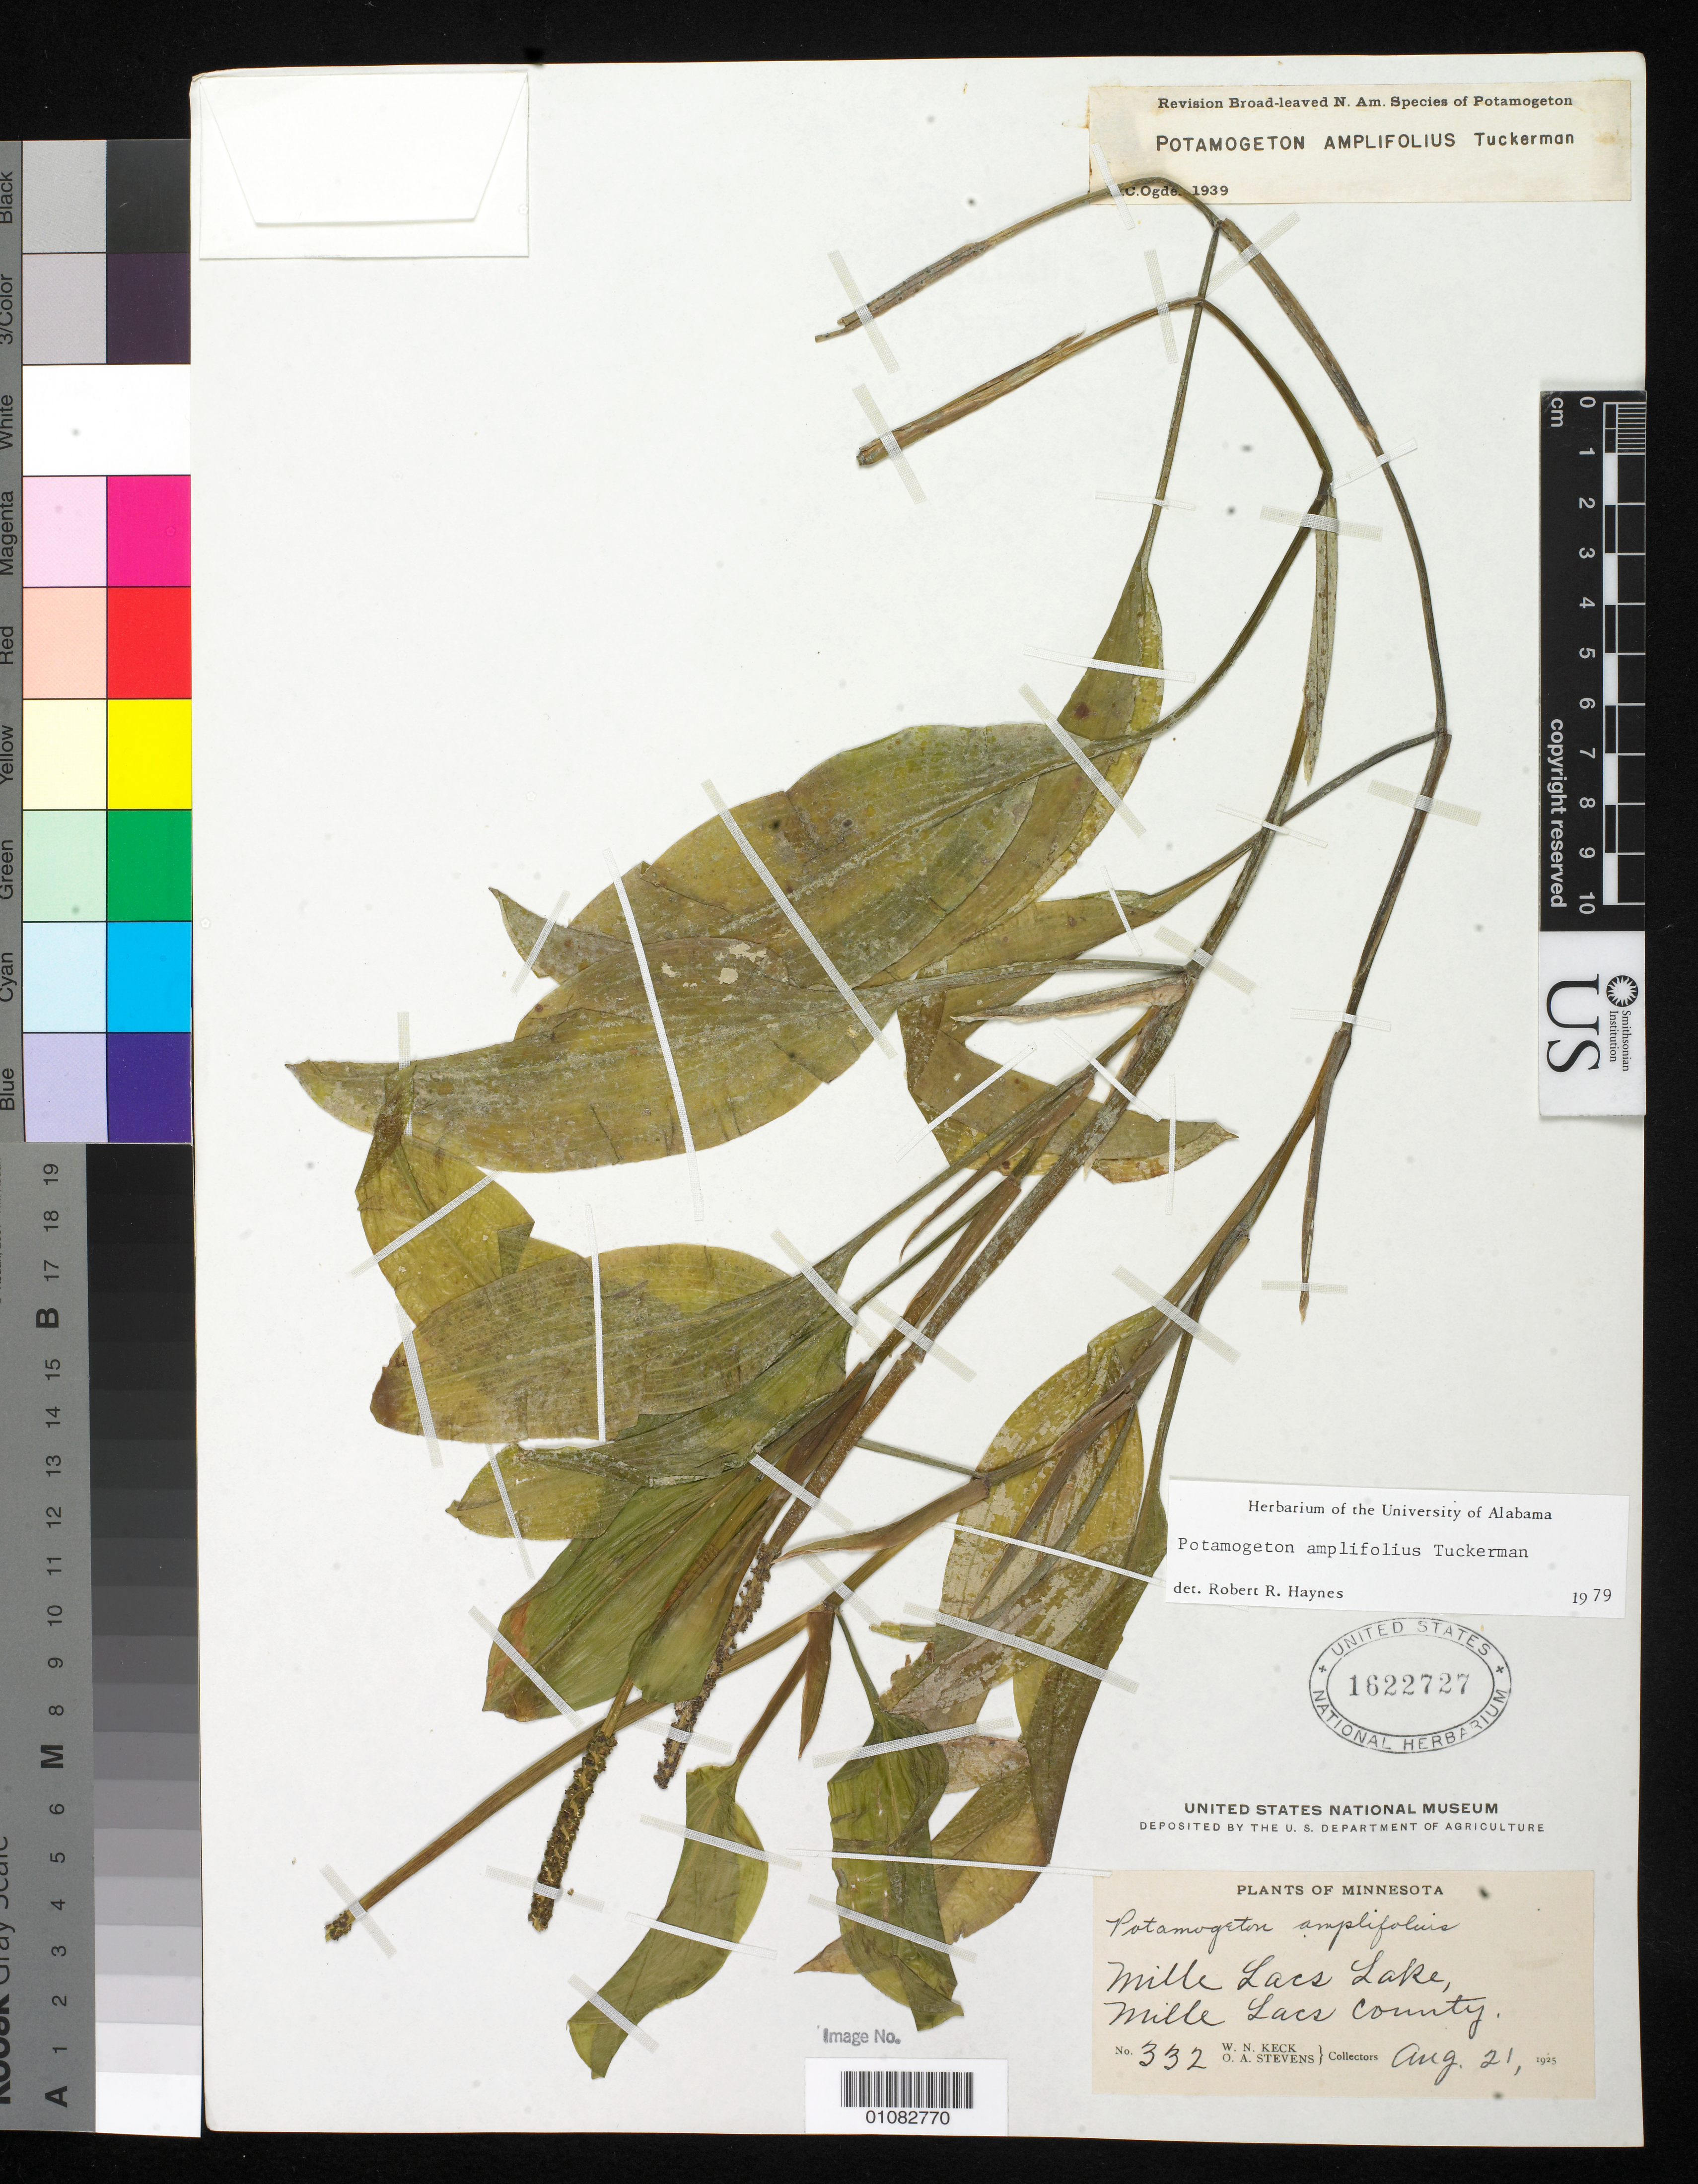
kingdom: Plantae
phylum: Tracheophyta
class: Liliopsida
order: Alismatales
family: Potamogetonaceae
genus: Potamogeton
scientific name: Potamogeton amplifolius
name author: Tuckerm.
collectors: W. Keck & O. A. Stevens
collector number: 332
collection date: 1925-08-21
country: United States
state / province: Minnesota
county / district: Mille Lacs County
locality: Mille Lacs Lake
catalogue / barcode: US 1622727